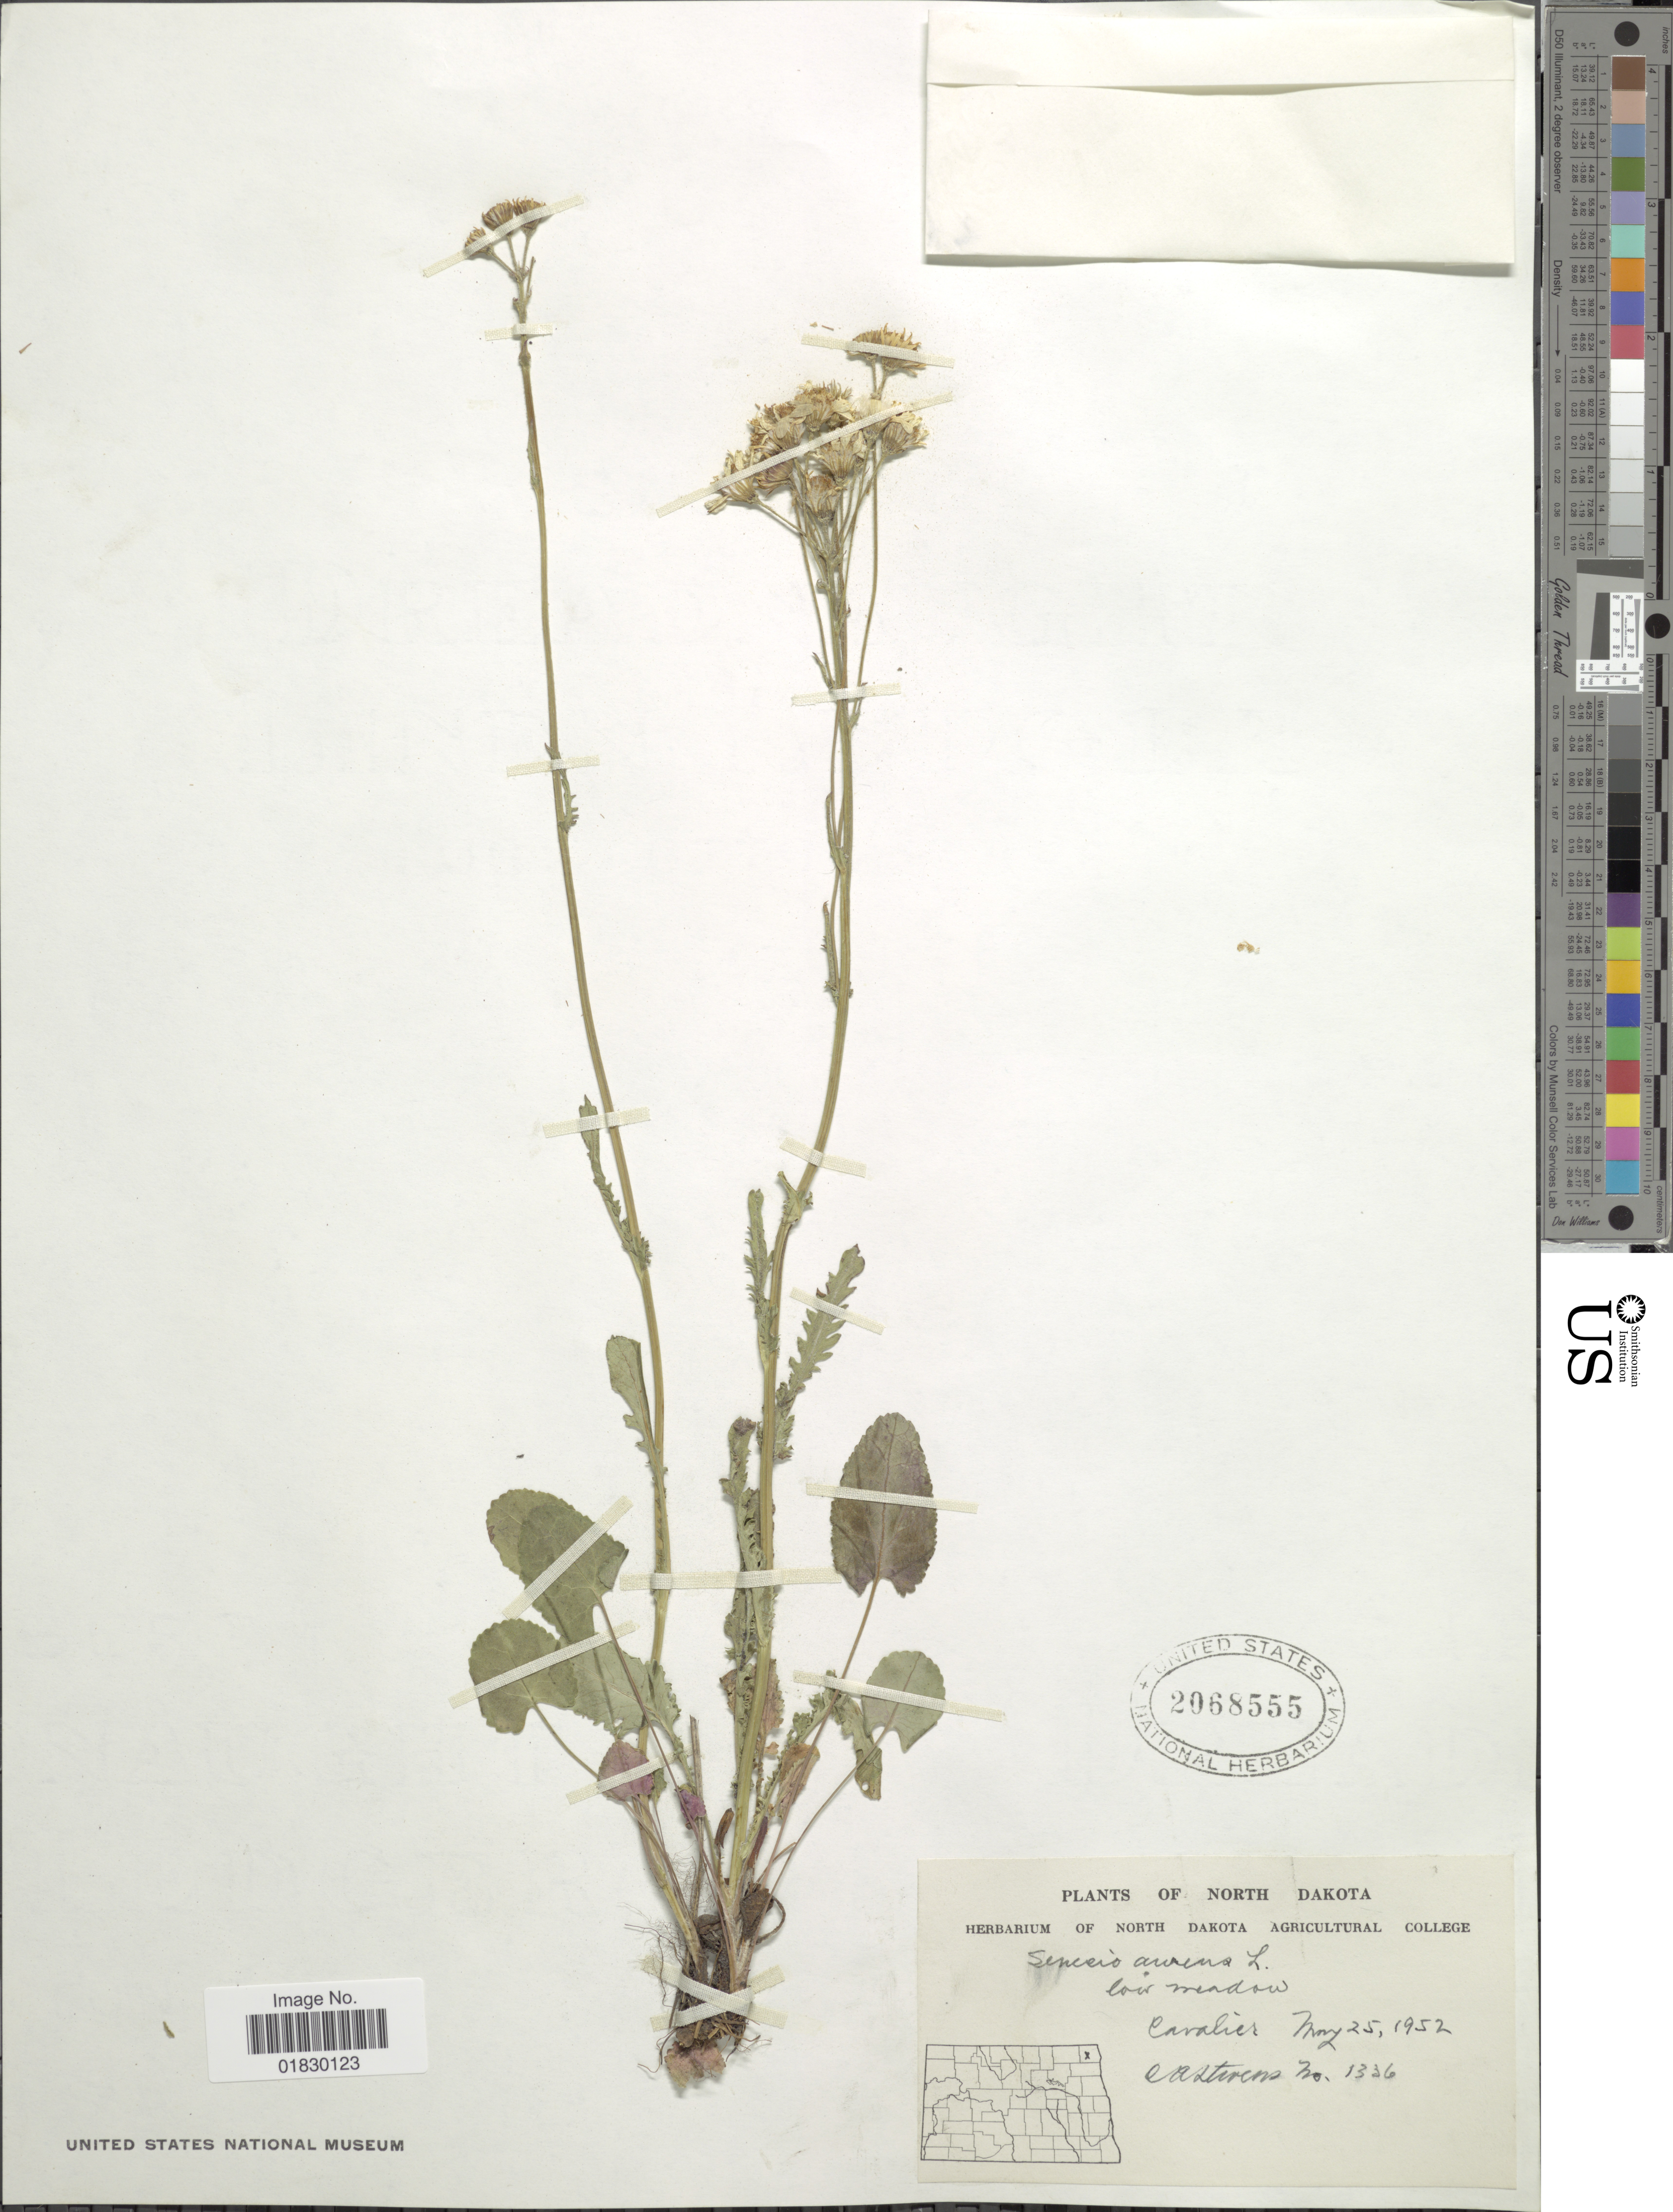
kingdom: Plantae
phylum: Tracheophyta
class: Magnoliopsida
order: Asterales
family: Asteraceae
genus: Packera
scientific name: Packera aurea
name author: (L.) Á. Löve & D. Löve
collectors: O. A. Stevens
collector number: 1336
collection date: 1952-05-25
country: United States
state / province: North Dakota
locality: Cavalier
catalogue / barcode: US 2068555